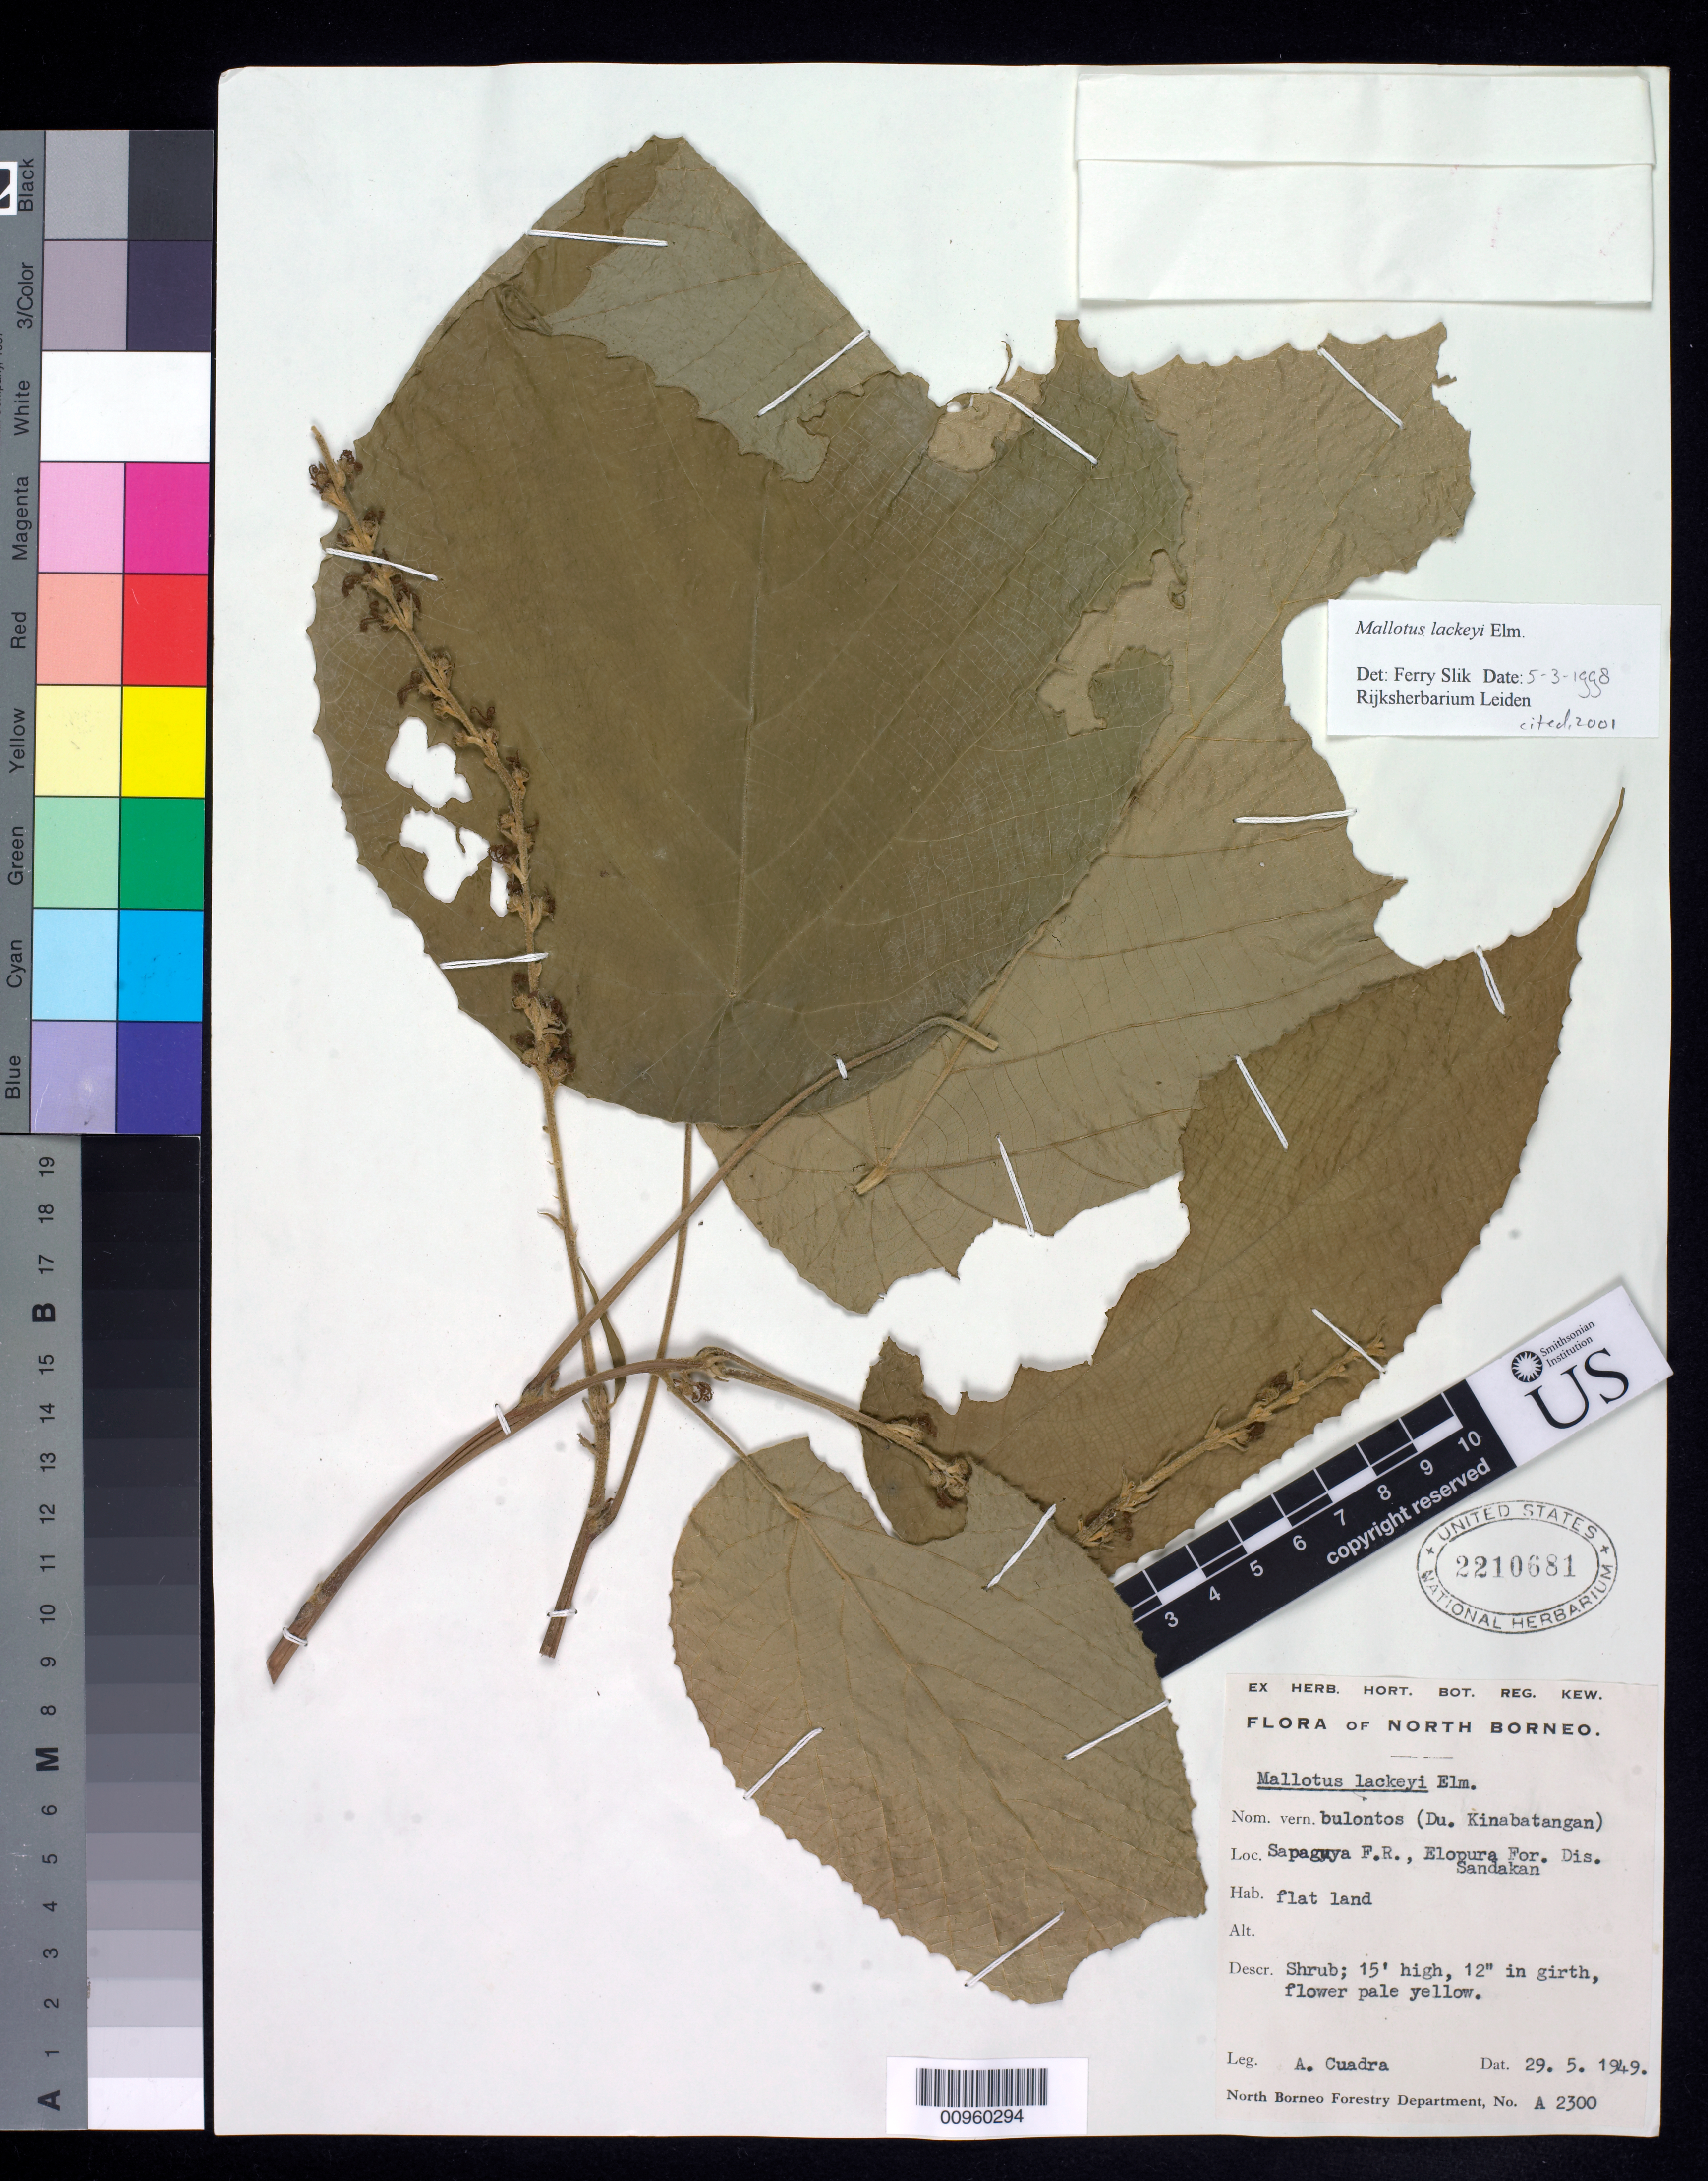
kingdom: Plantae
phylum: Tracheophyta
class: Magnoliopsida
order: Malpighiales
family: Euphorbiaceae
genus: Mallotus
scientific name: Mallotus lackeyi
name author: Elmer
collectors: A. Cuadra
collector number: A 2300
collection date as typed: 29 May 1949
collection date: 1949-05-29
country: Malaysia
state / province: Sabah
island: Borneo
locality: Sapaguya F.R., Elopura For. Dist. Sandakan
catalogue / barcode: US 2210681